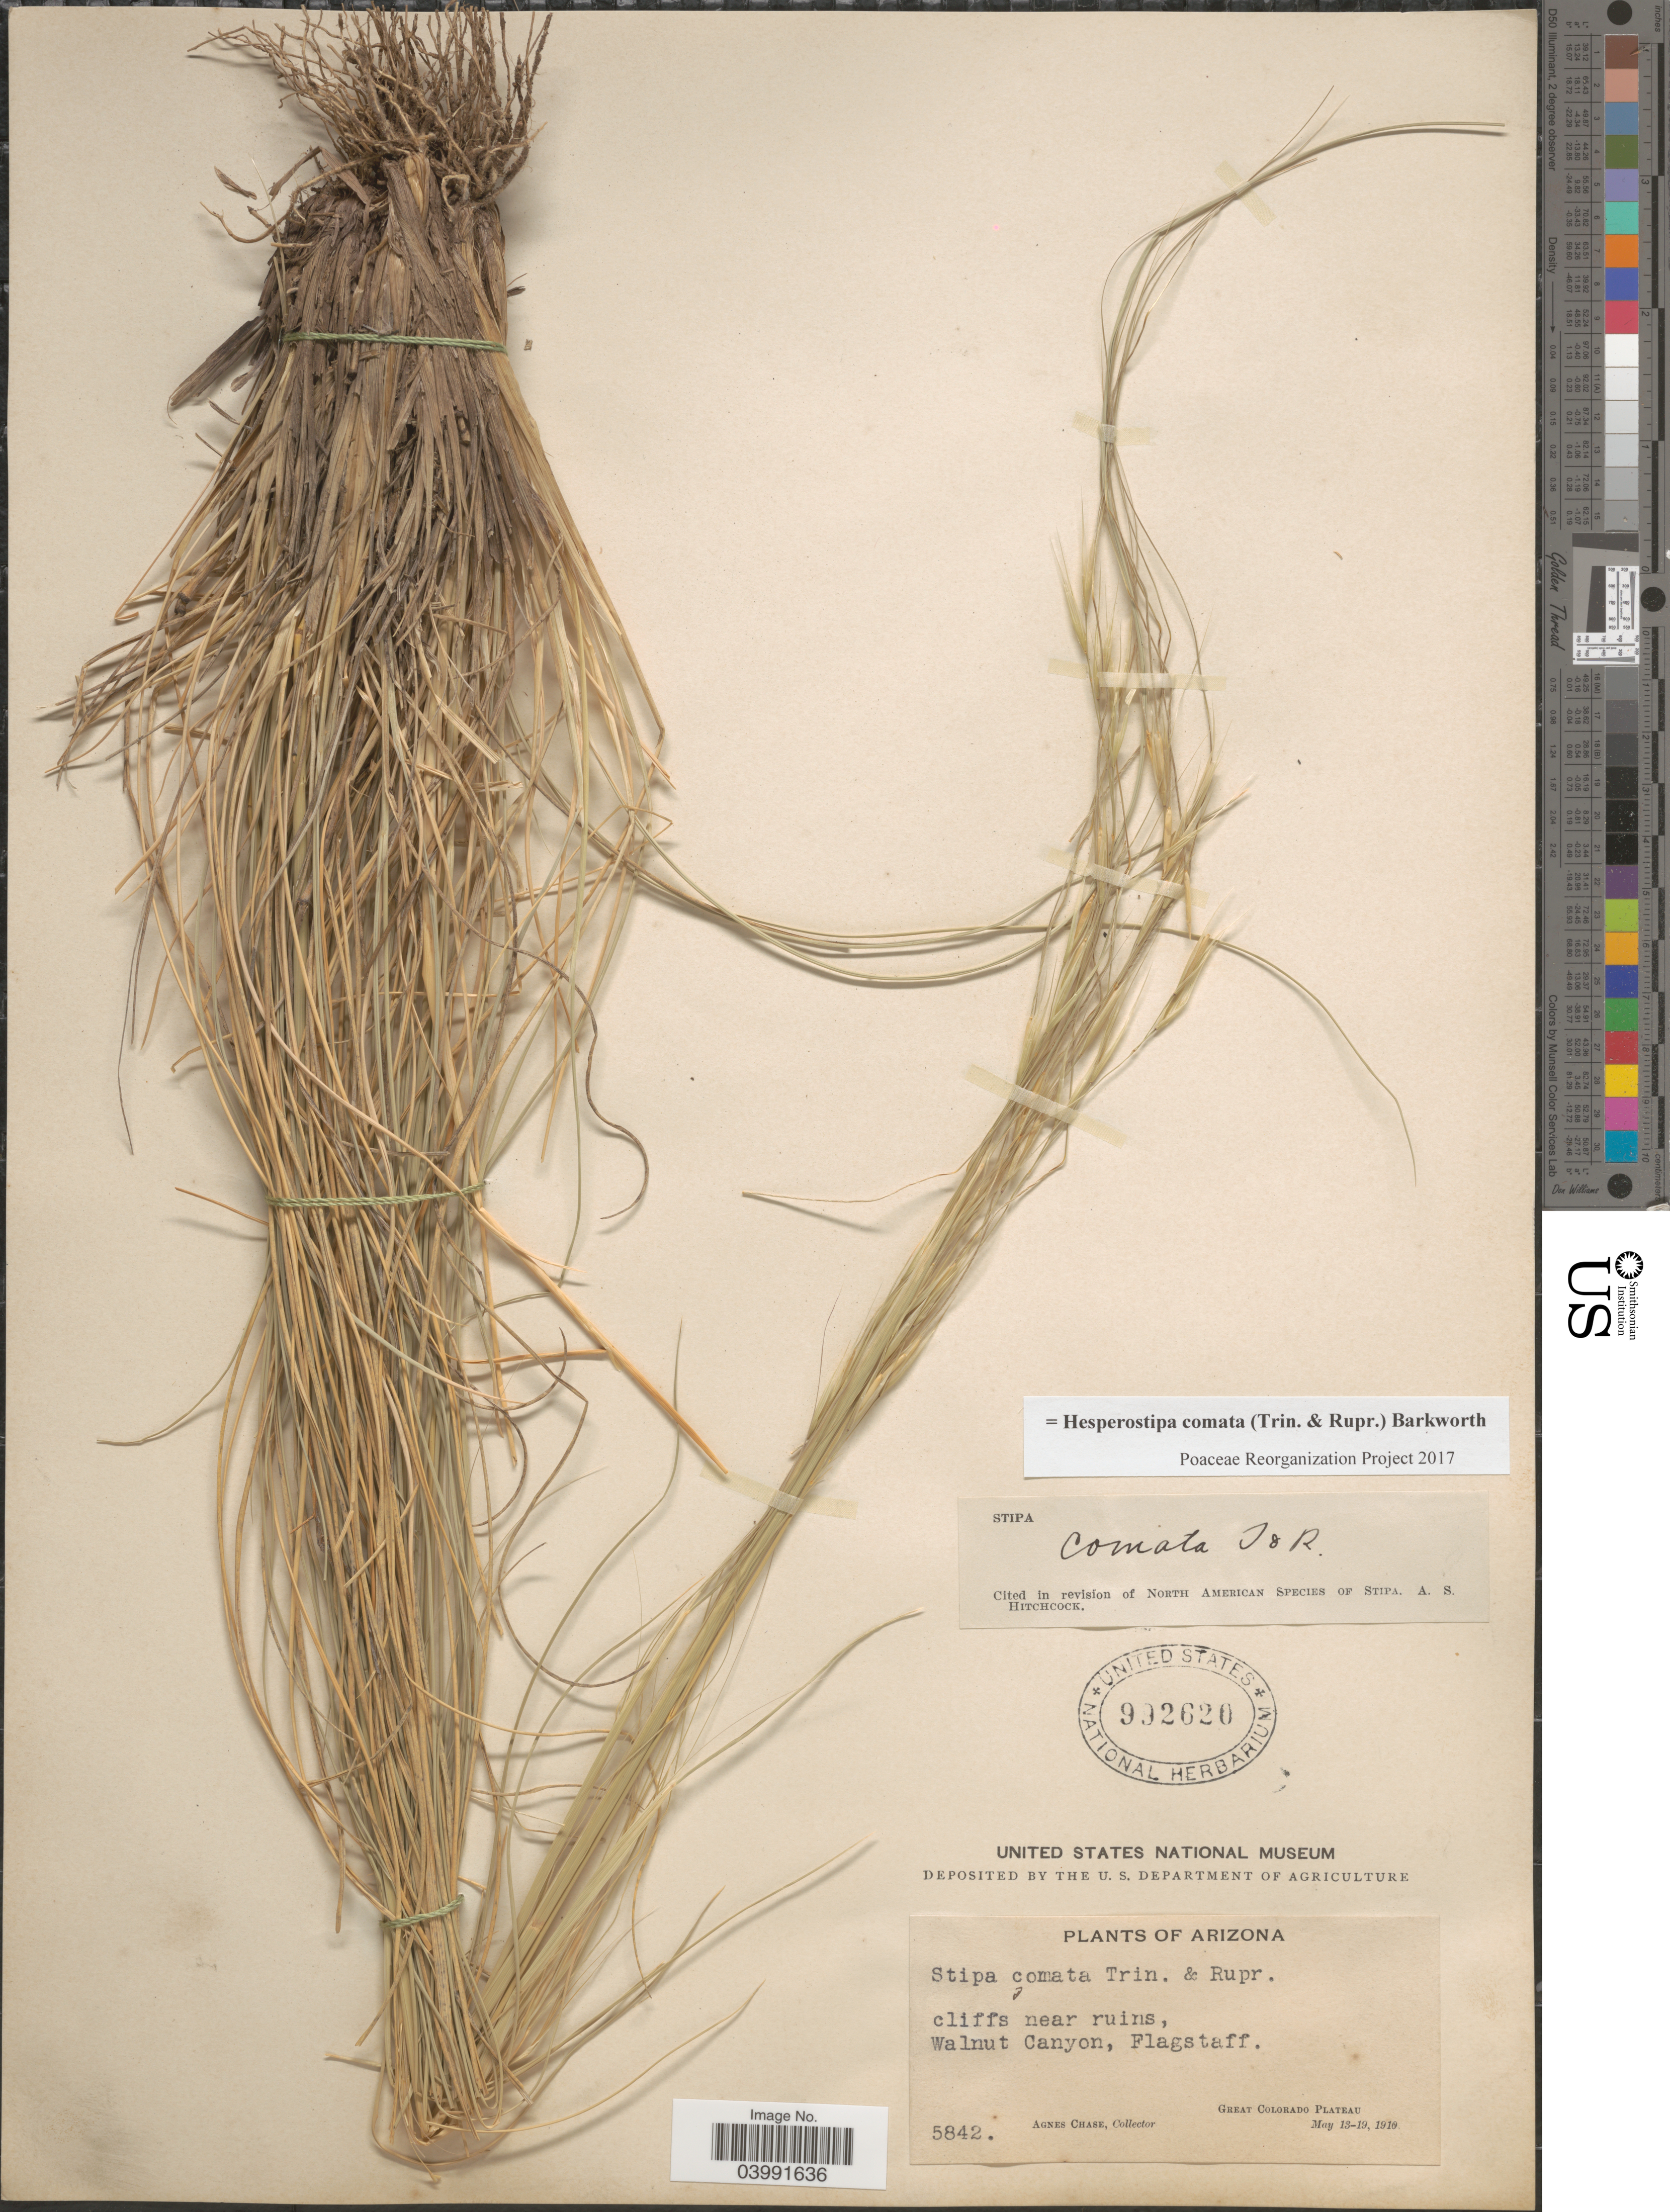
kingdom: Plantae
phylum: Tracheophyta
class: Liliopsida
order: Poales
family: Poaceae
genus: Hesperostipa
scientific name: Hesperostipa comata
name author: (Trin. & Rupr.) Barkworth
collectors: A. Chase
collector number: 5842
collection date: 1910-05-13/1910-05-19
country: United States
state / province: Arizona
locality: Walnut Canyon, Flagstaff. Great Colorado Plateau.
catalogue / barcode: US 992620